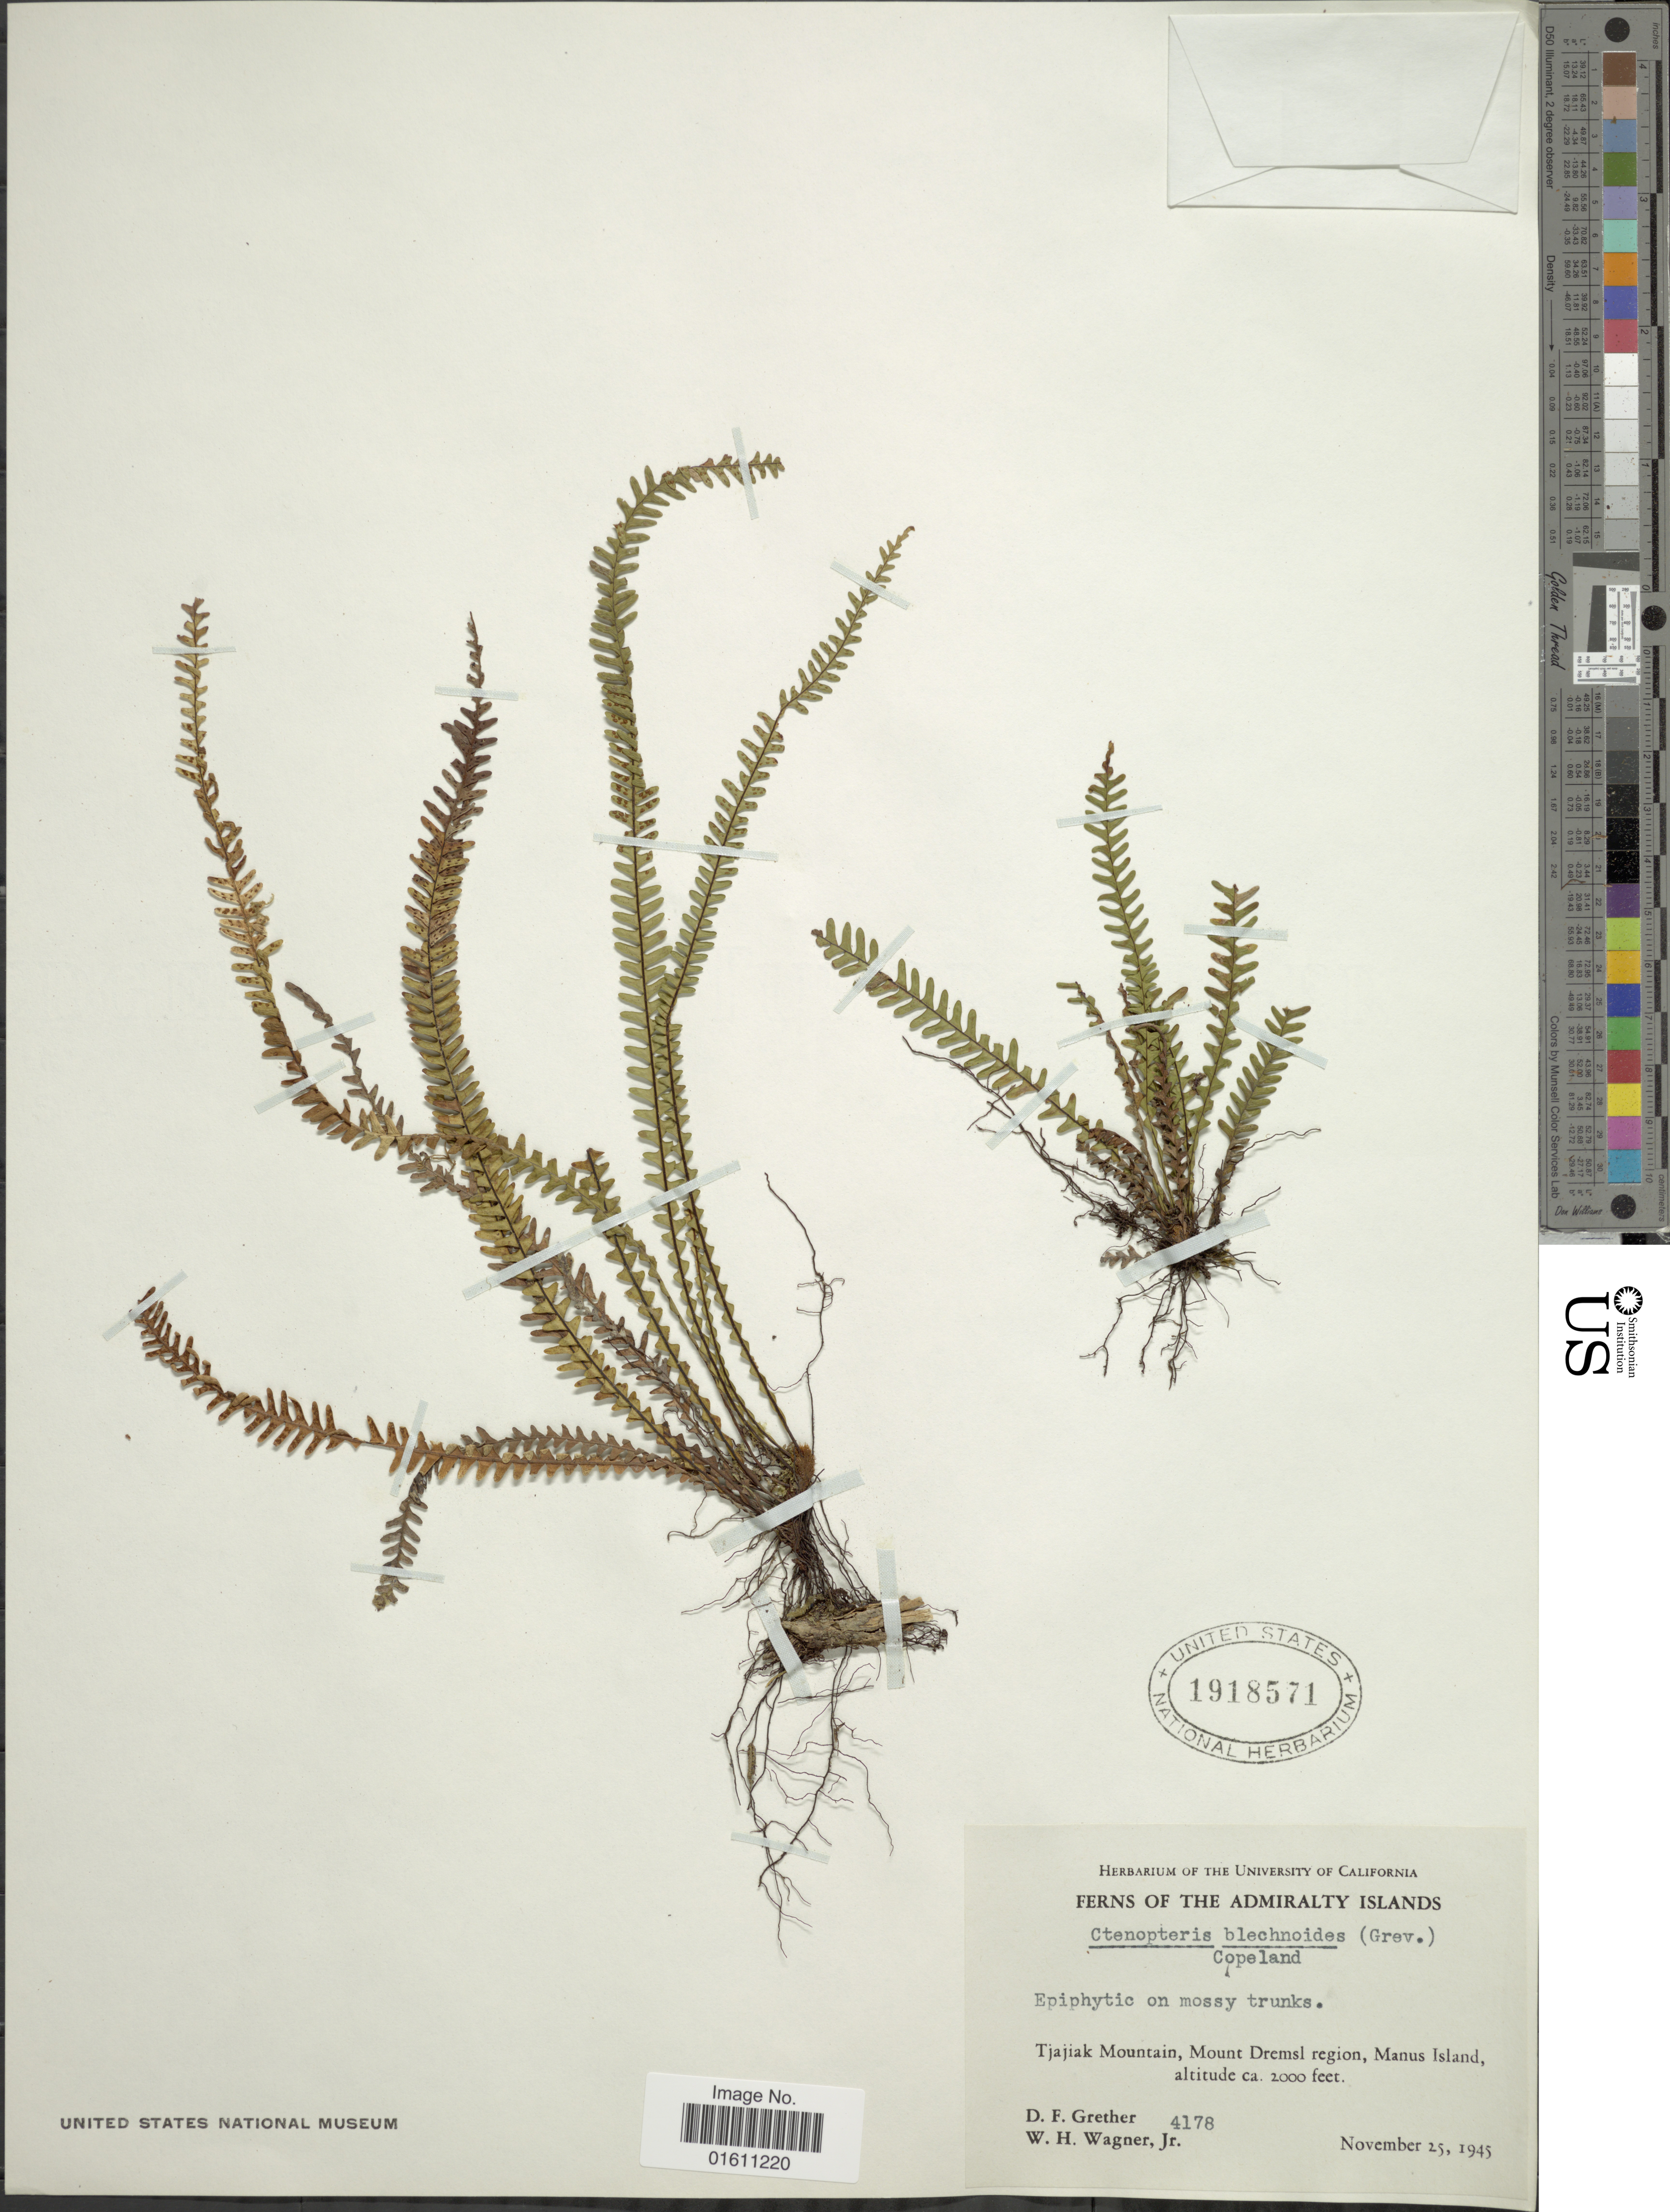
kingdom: Plantae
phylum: Tracheophyta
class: Polypodiopsida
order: Polypodiales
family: Polypodiaceae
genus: Ctenopterella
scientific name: Ctenopterella blechnoides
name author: (Grev.) Parris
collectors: D. F. Grether & W. H. Wagner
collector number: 4178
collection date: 1945-11-25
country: Papua New Guinea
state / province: Manus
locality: The Admiralty Islands, Tjajiak Mountain, Mount Dremsl region, Manus Island.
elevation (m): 610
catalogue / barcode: US 1918571